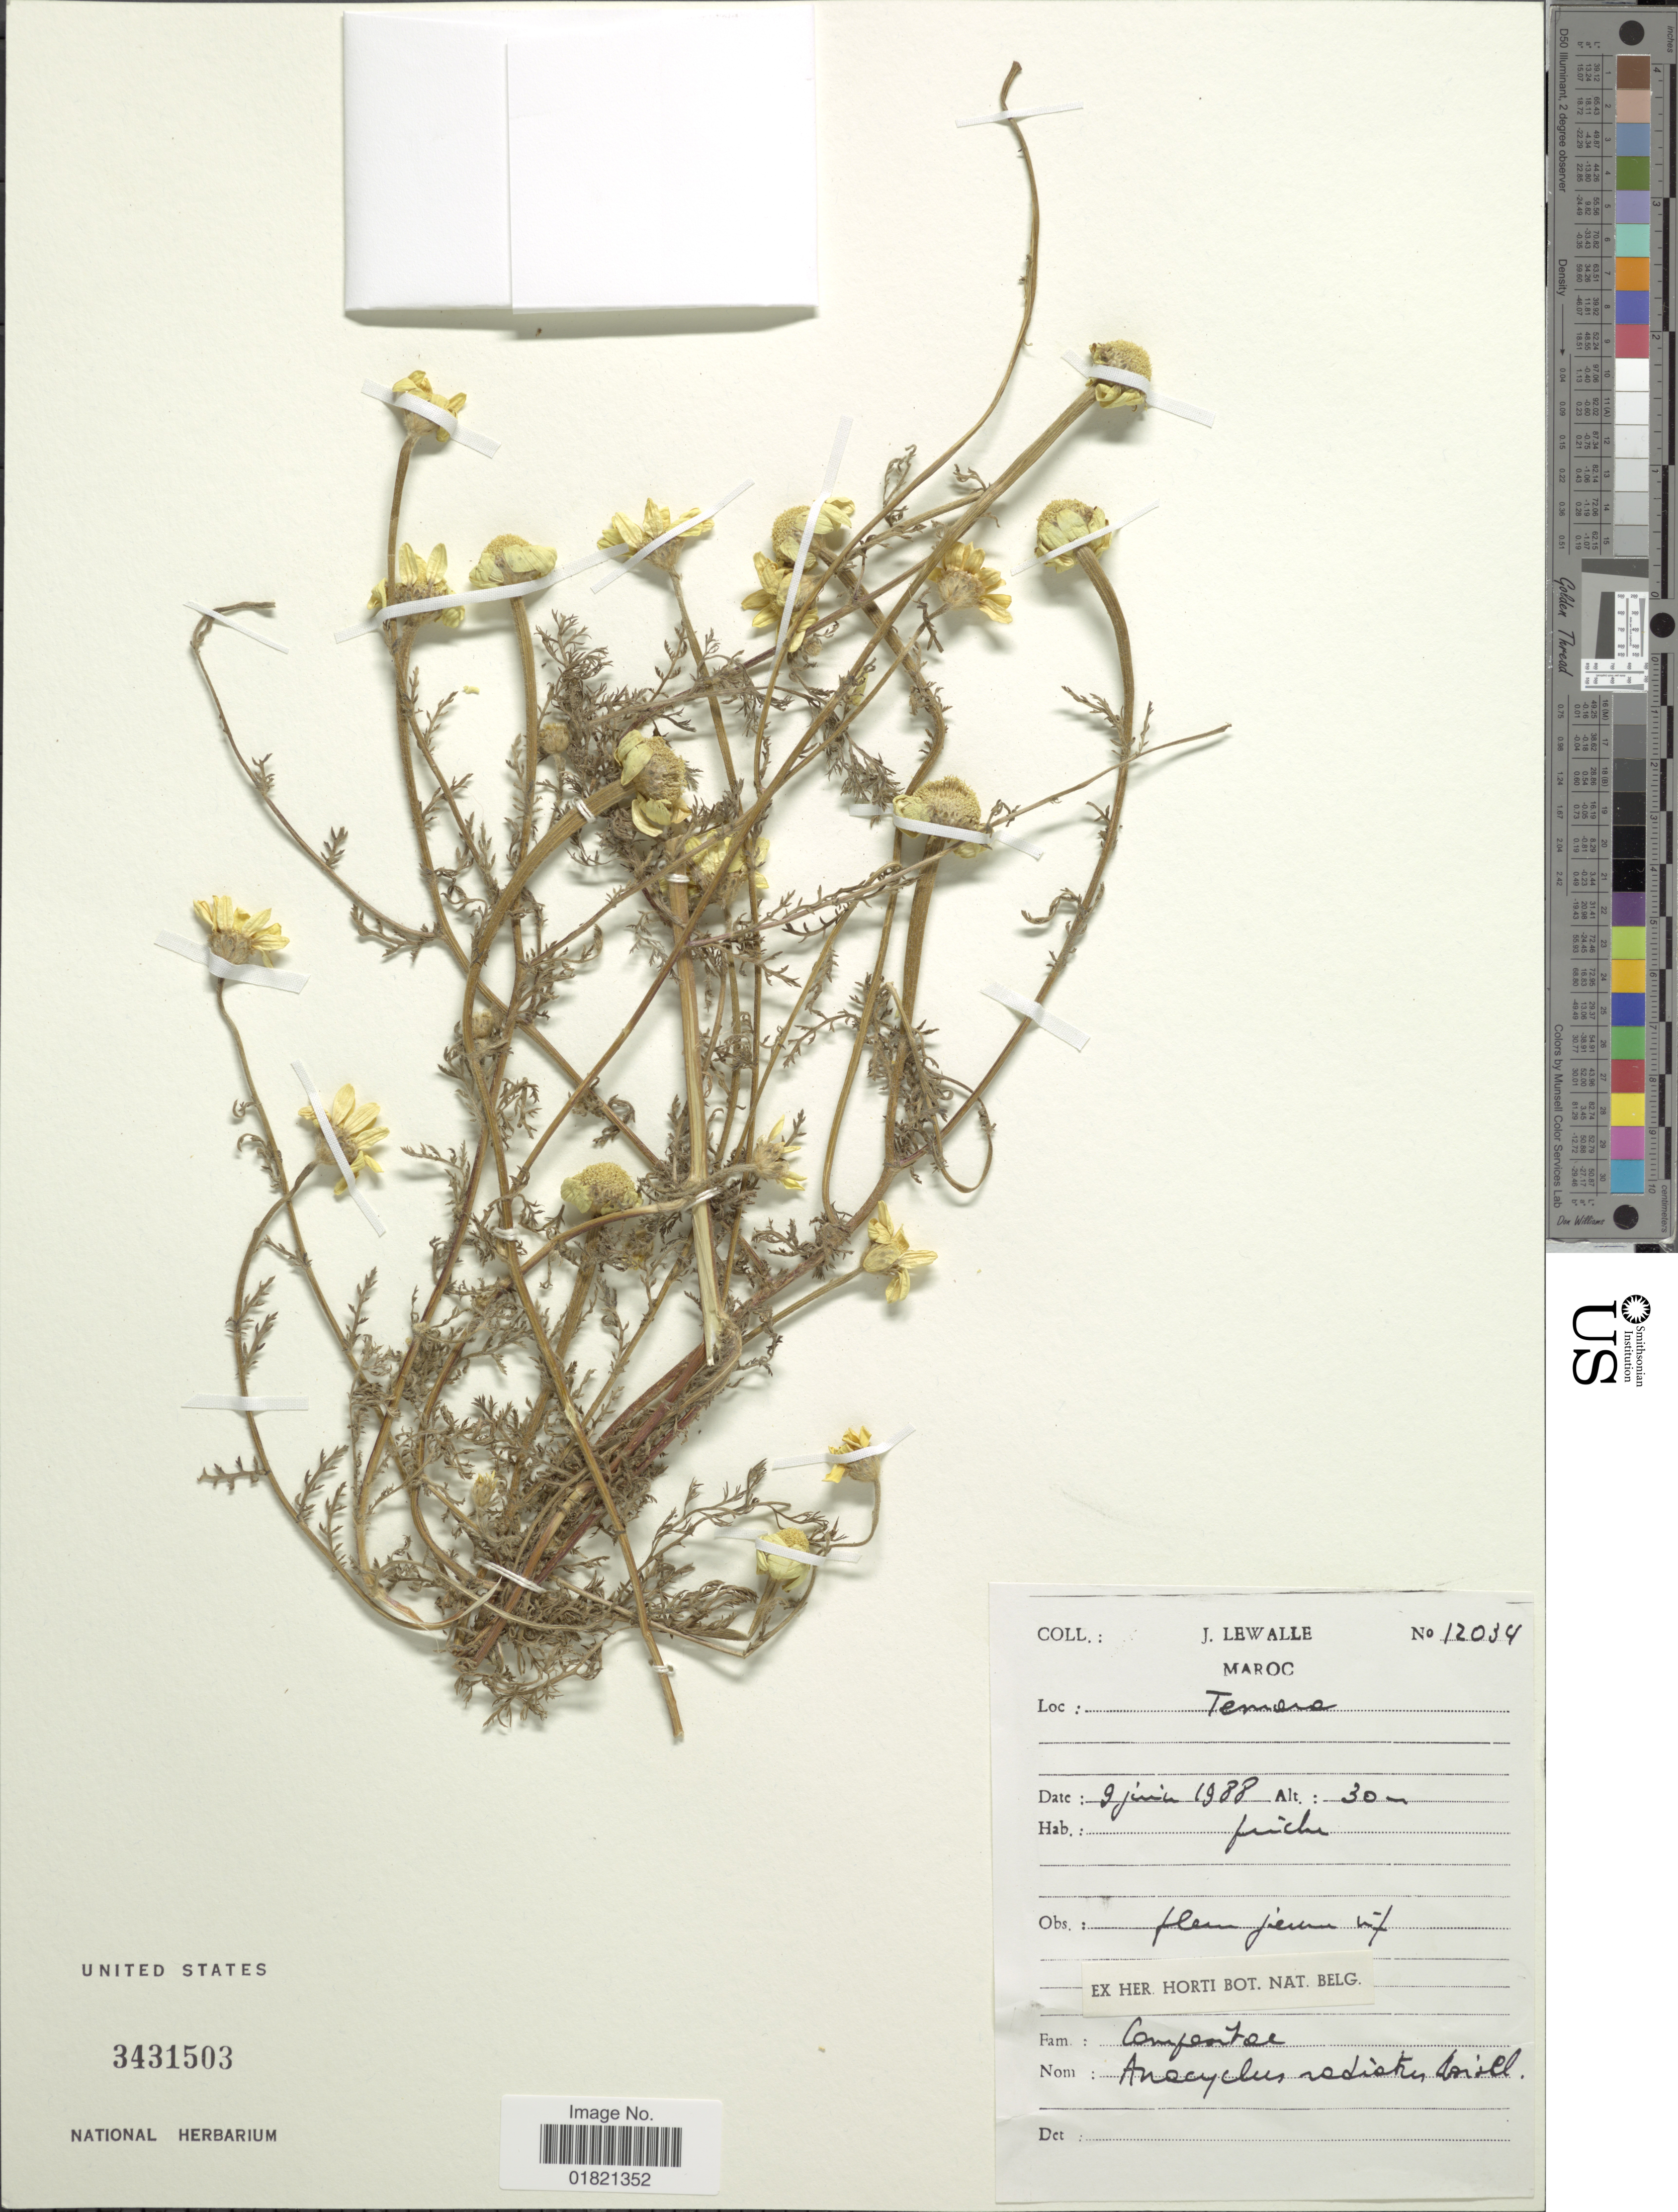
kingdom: Plantae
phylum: Tracheophyta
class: Magnoliopsida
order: Asterales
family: Asteraceae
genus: Anacyclus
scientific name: Anacyclus radiatus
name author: Loisel.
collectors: J. Lewalle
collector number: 12034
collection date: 1988-06-09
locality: Temara [interpreted]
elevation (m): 30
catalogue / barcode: US 3431503